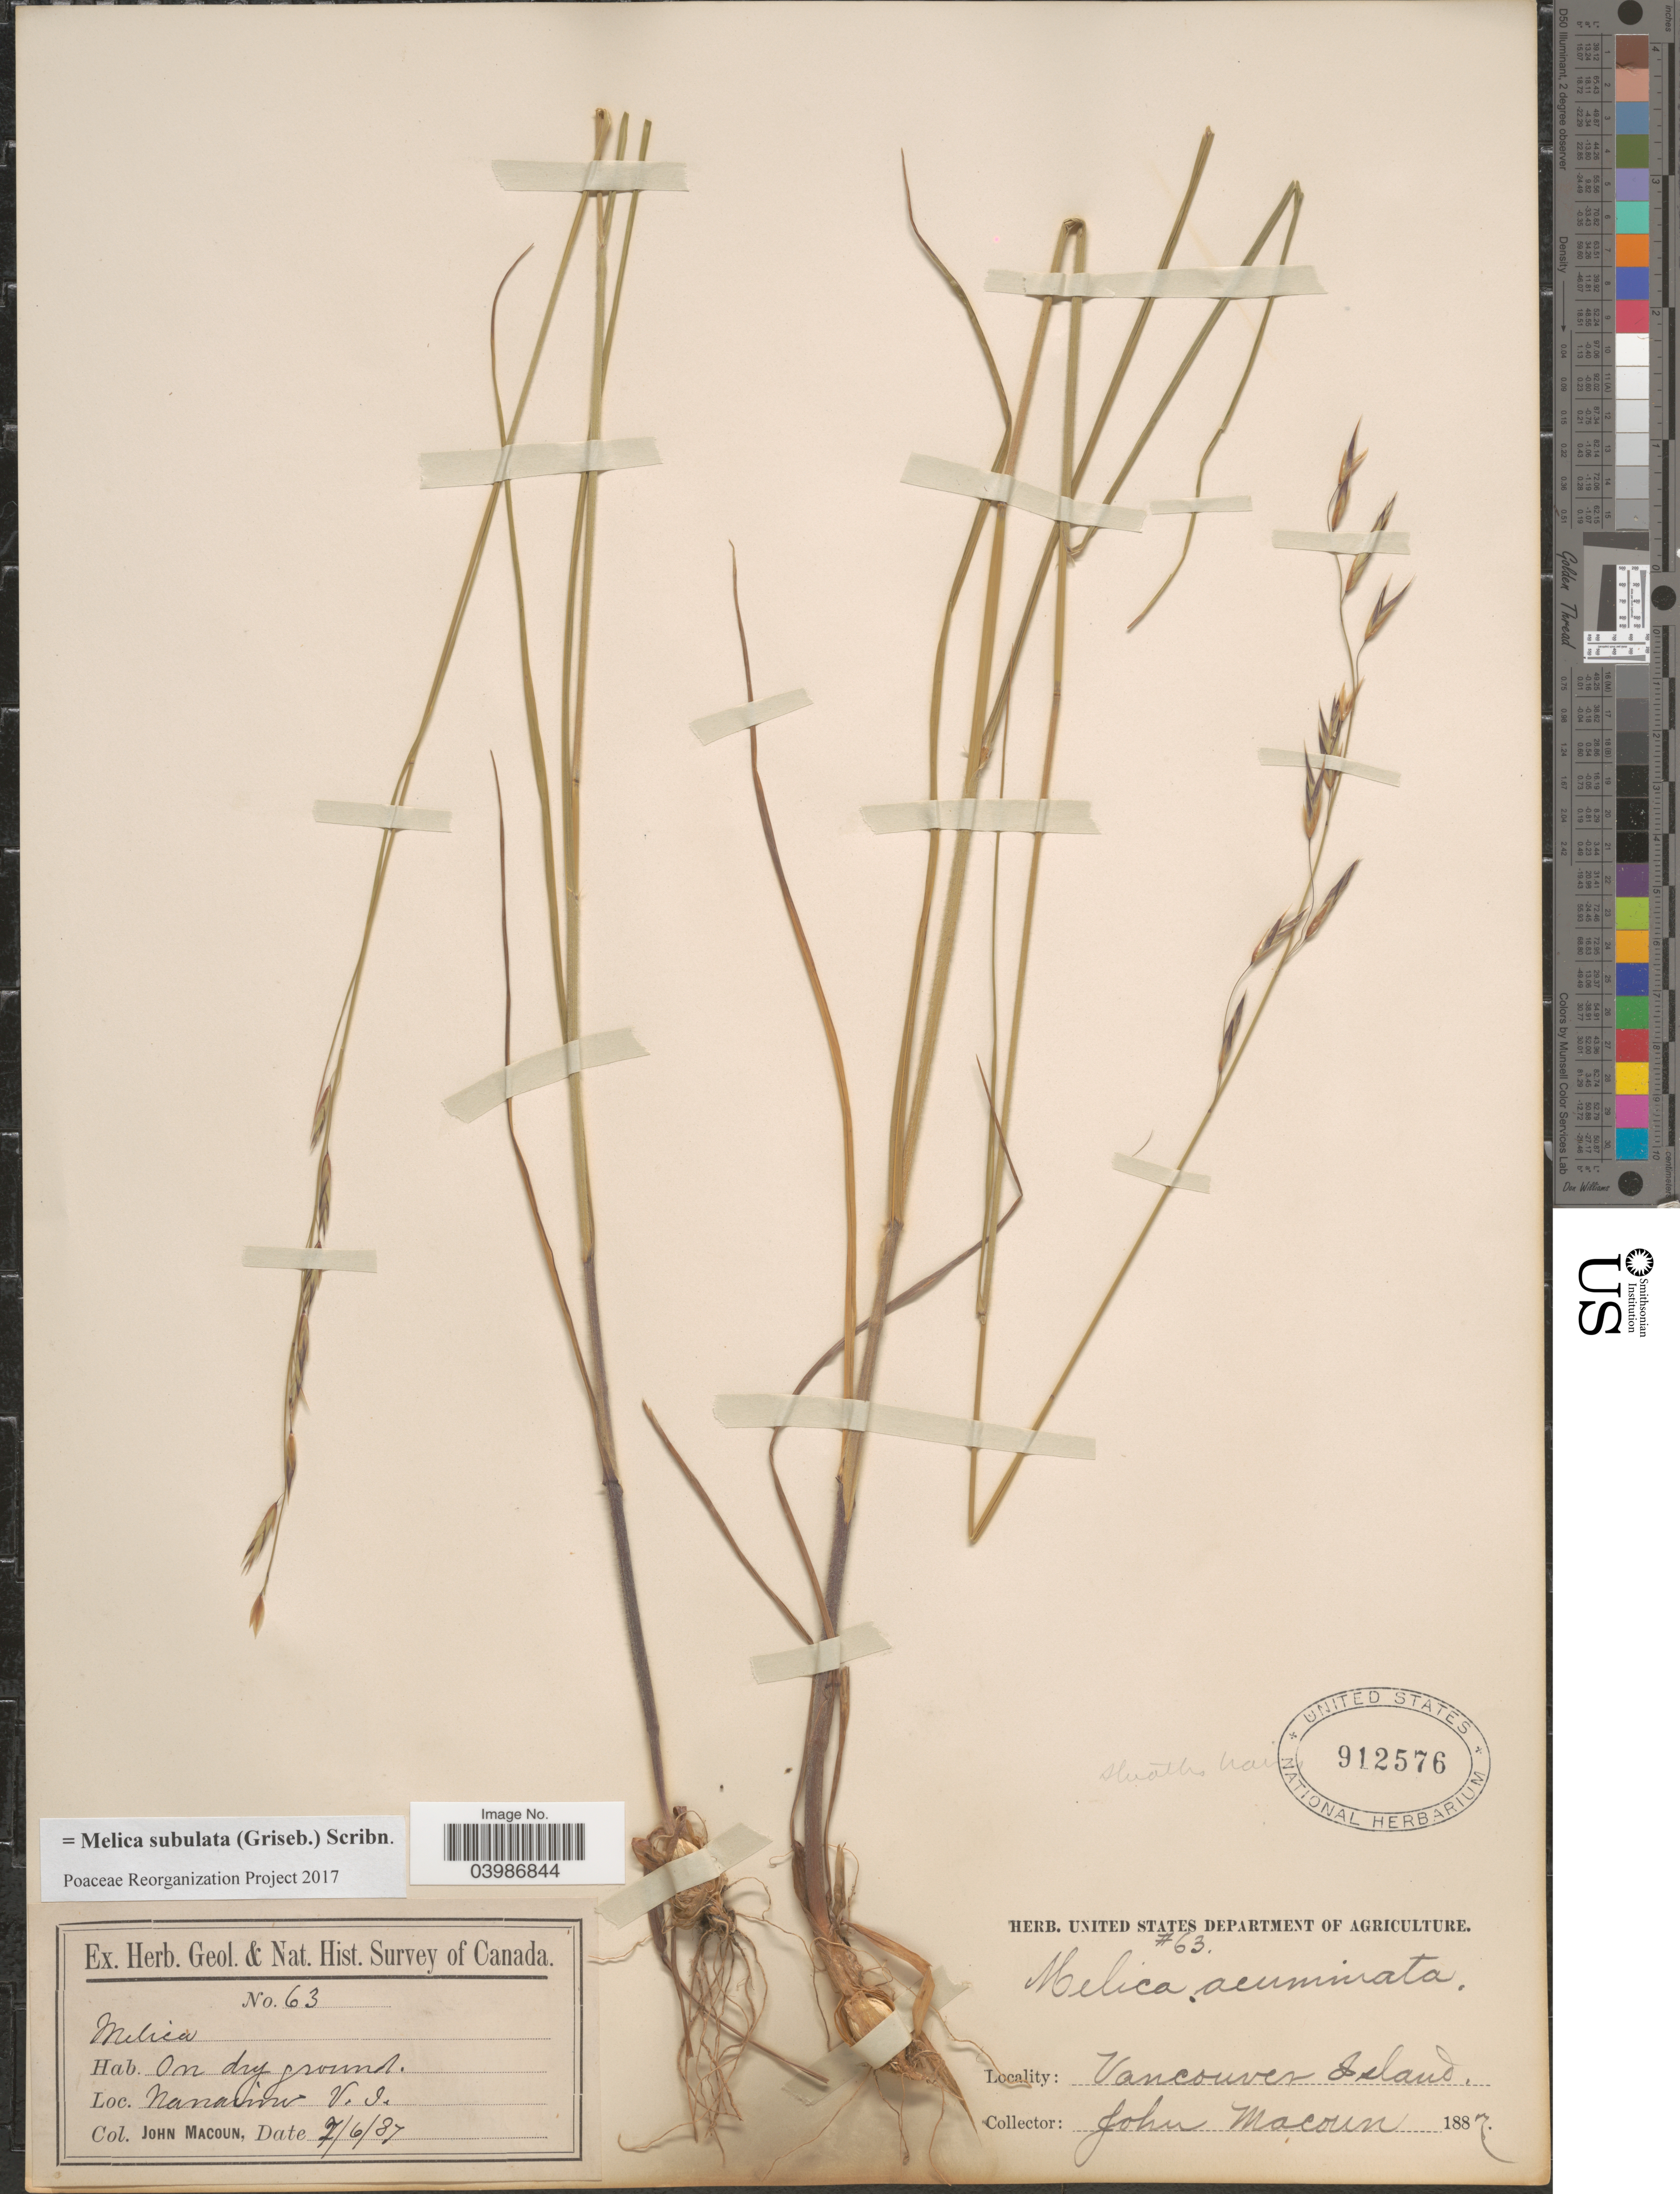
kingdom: Plantae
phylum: Tracheophyta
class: Liliopsida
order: Poales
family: Poaceae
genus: Melica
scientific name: Melica subulata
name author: (Griseb.) Scribn.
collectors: J. Macoun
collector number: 63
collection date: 1887-07-06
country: Canada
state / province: British Columbia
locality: Nanaimo, Vancouver Island.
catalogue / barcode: US 912576